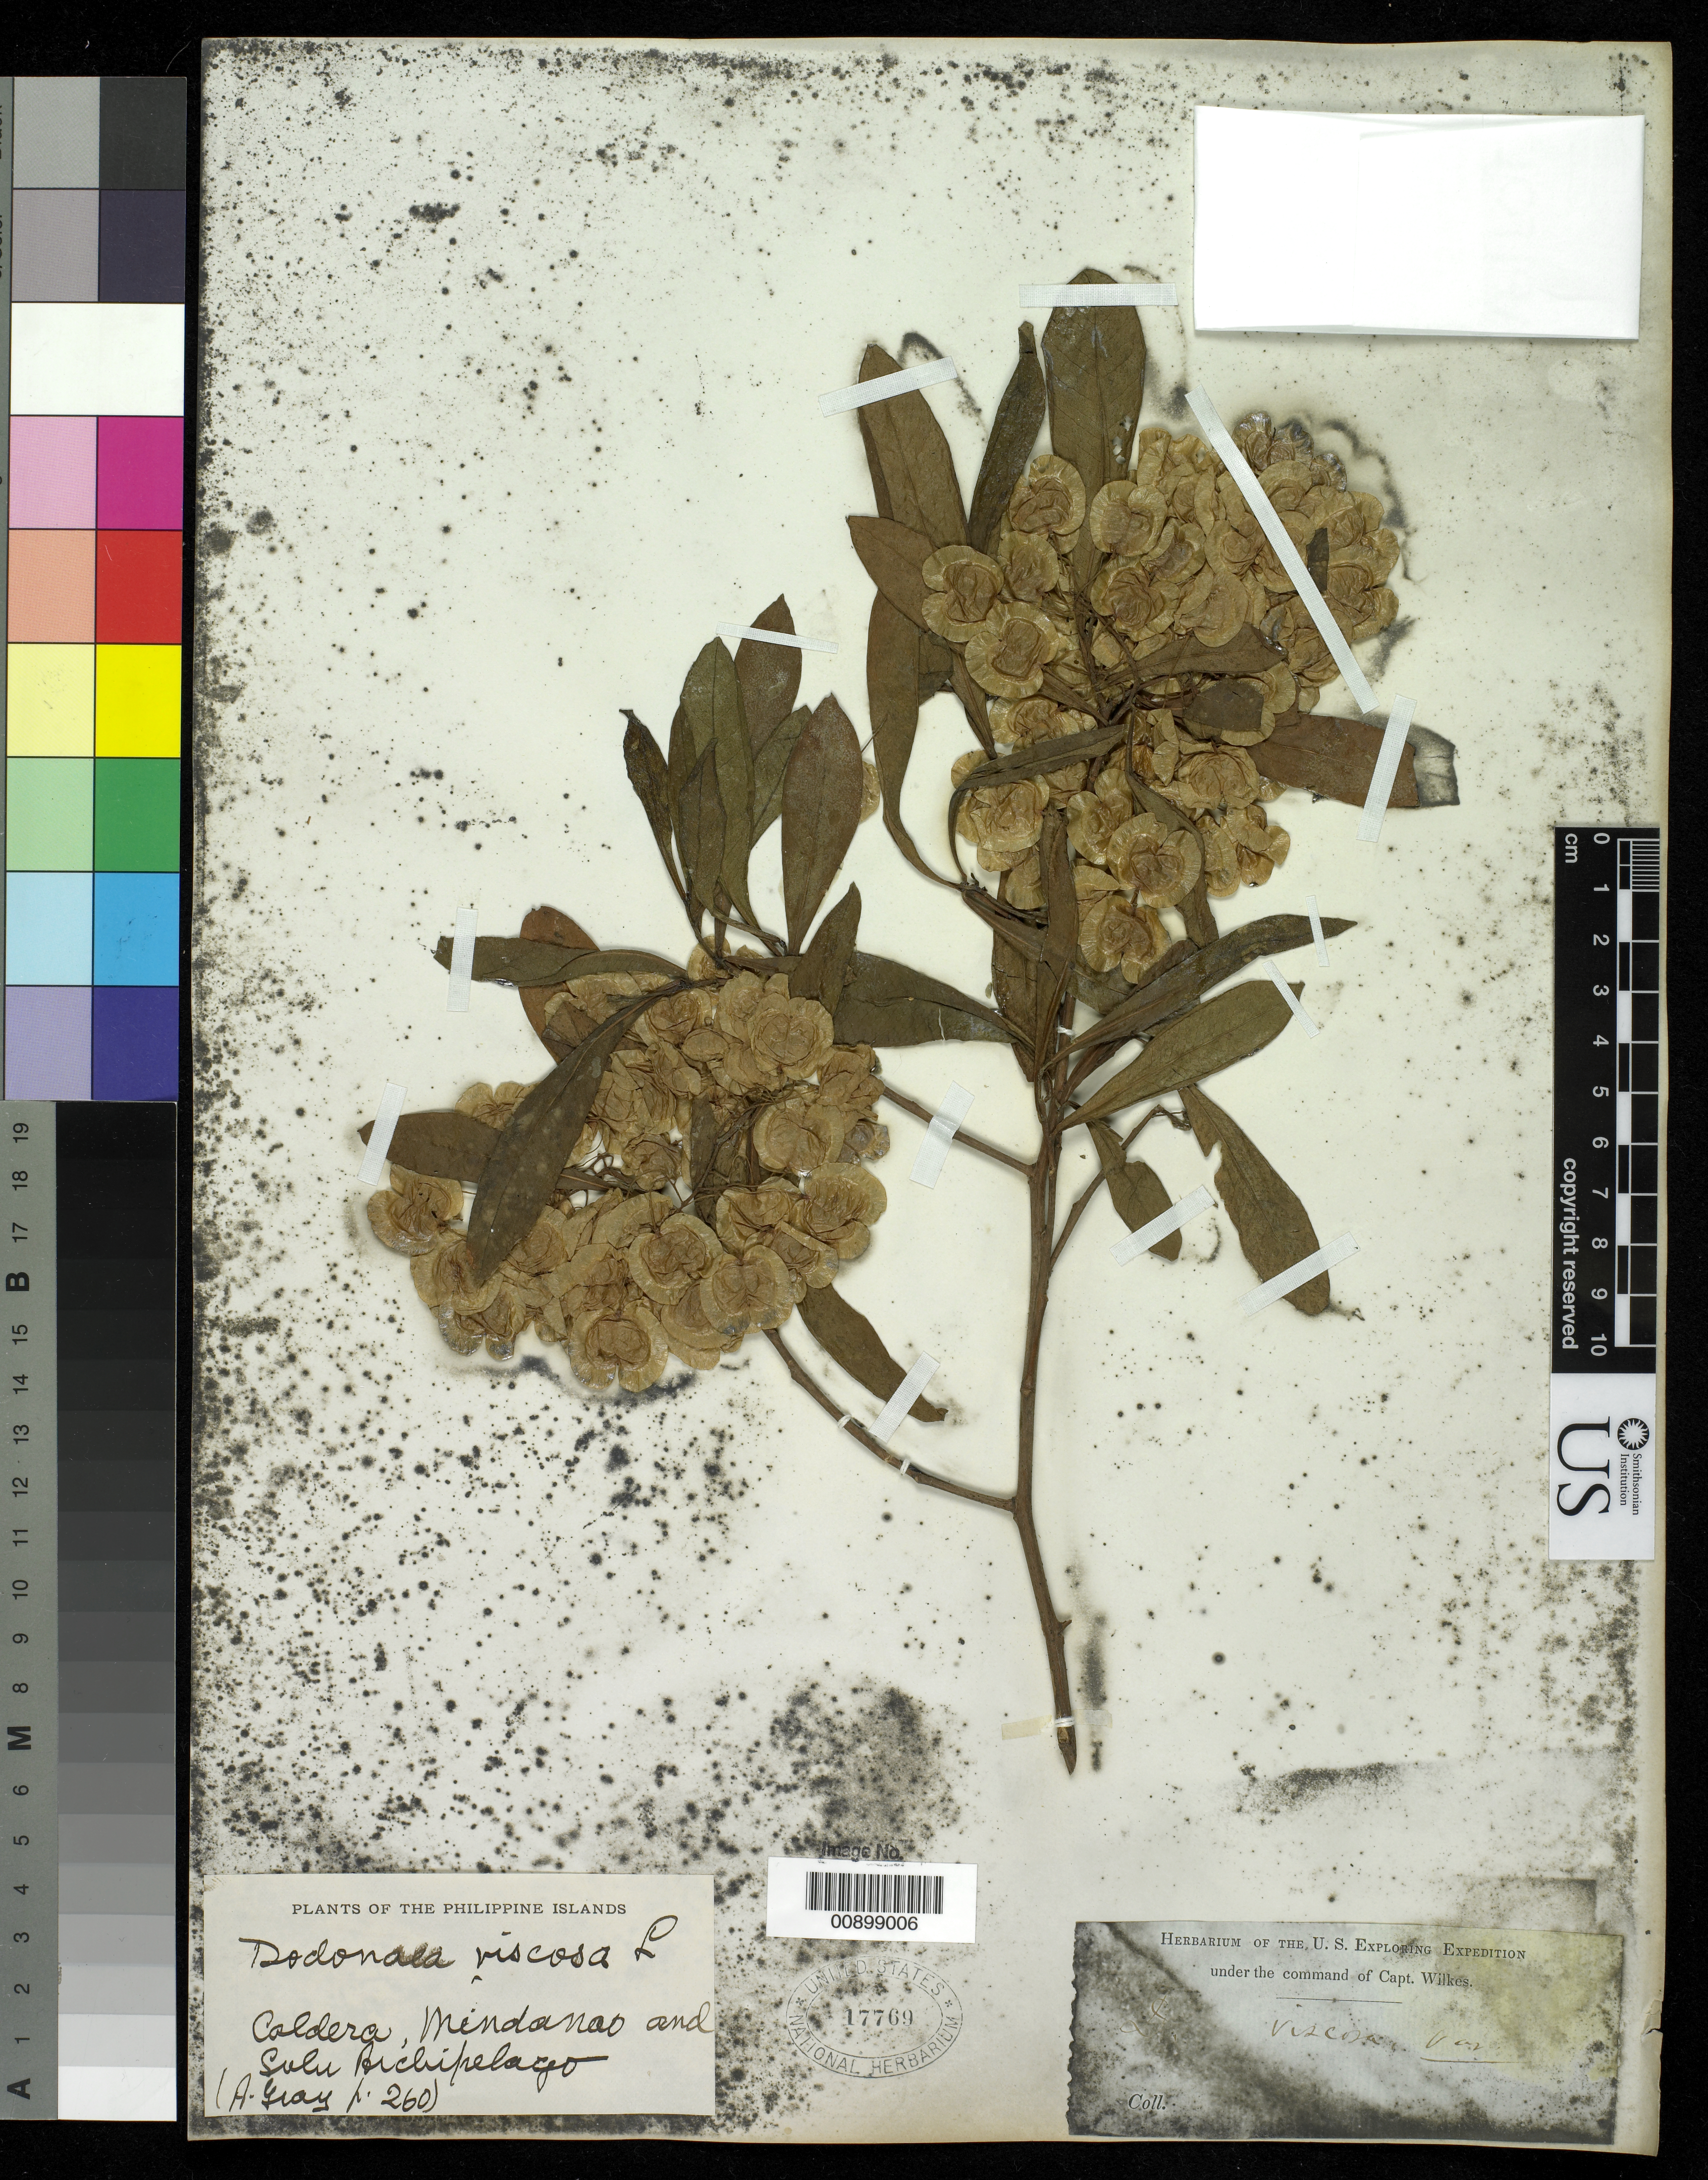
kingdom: Plantae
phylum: Tracheophyta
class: Magnoliopsida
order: Sapindales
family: Sapindaceae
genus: Dodonaea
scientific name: Dodonaea viscosa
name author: Jacq.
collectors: Wilkes Explor. Exped.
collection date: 1838/1842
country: Philippines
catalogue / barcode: US 17769